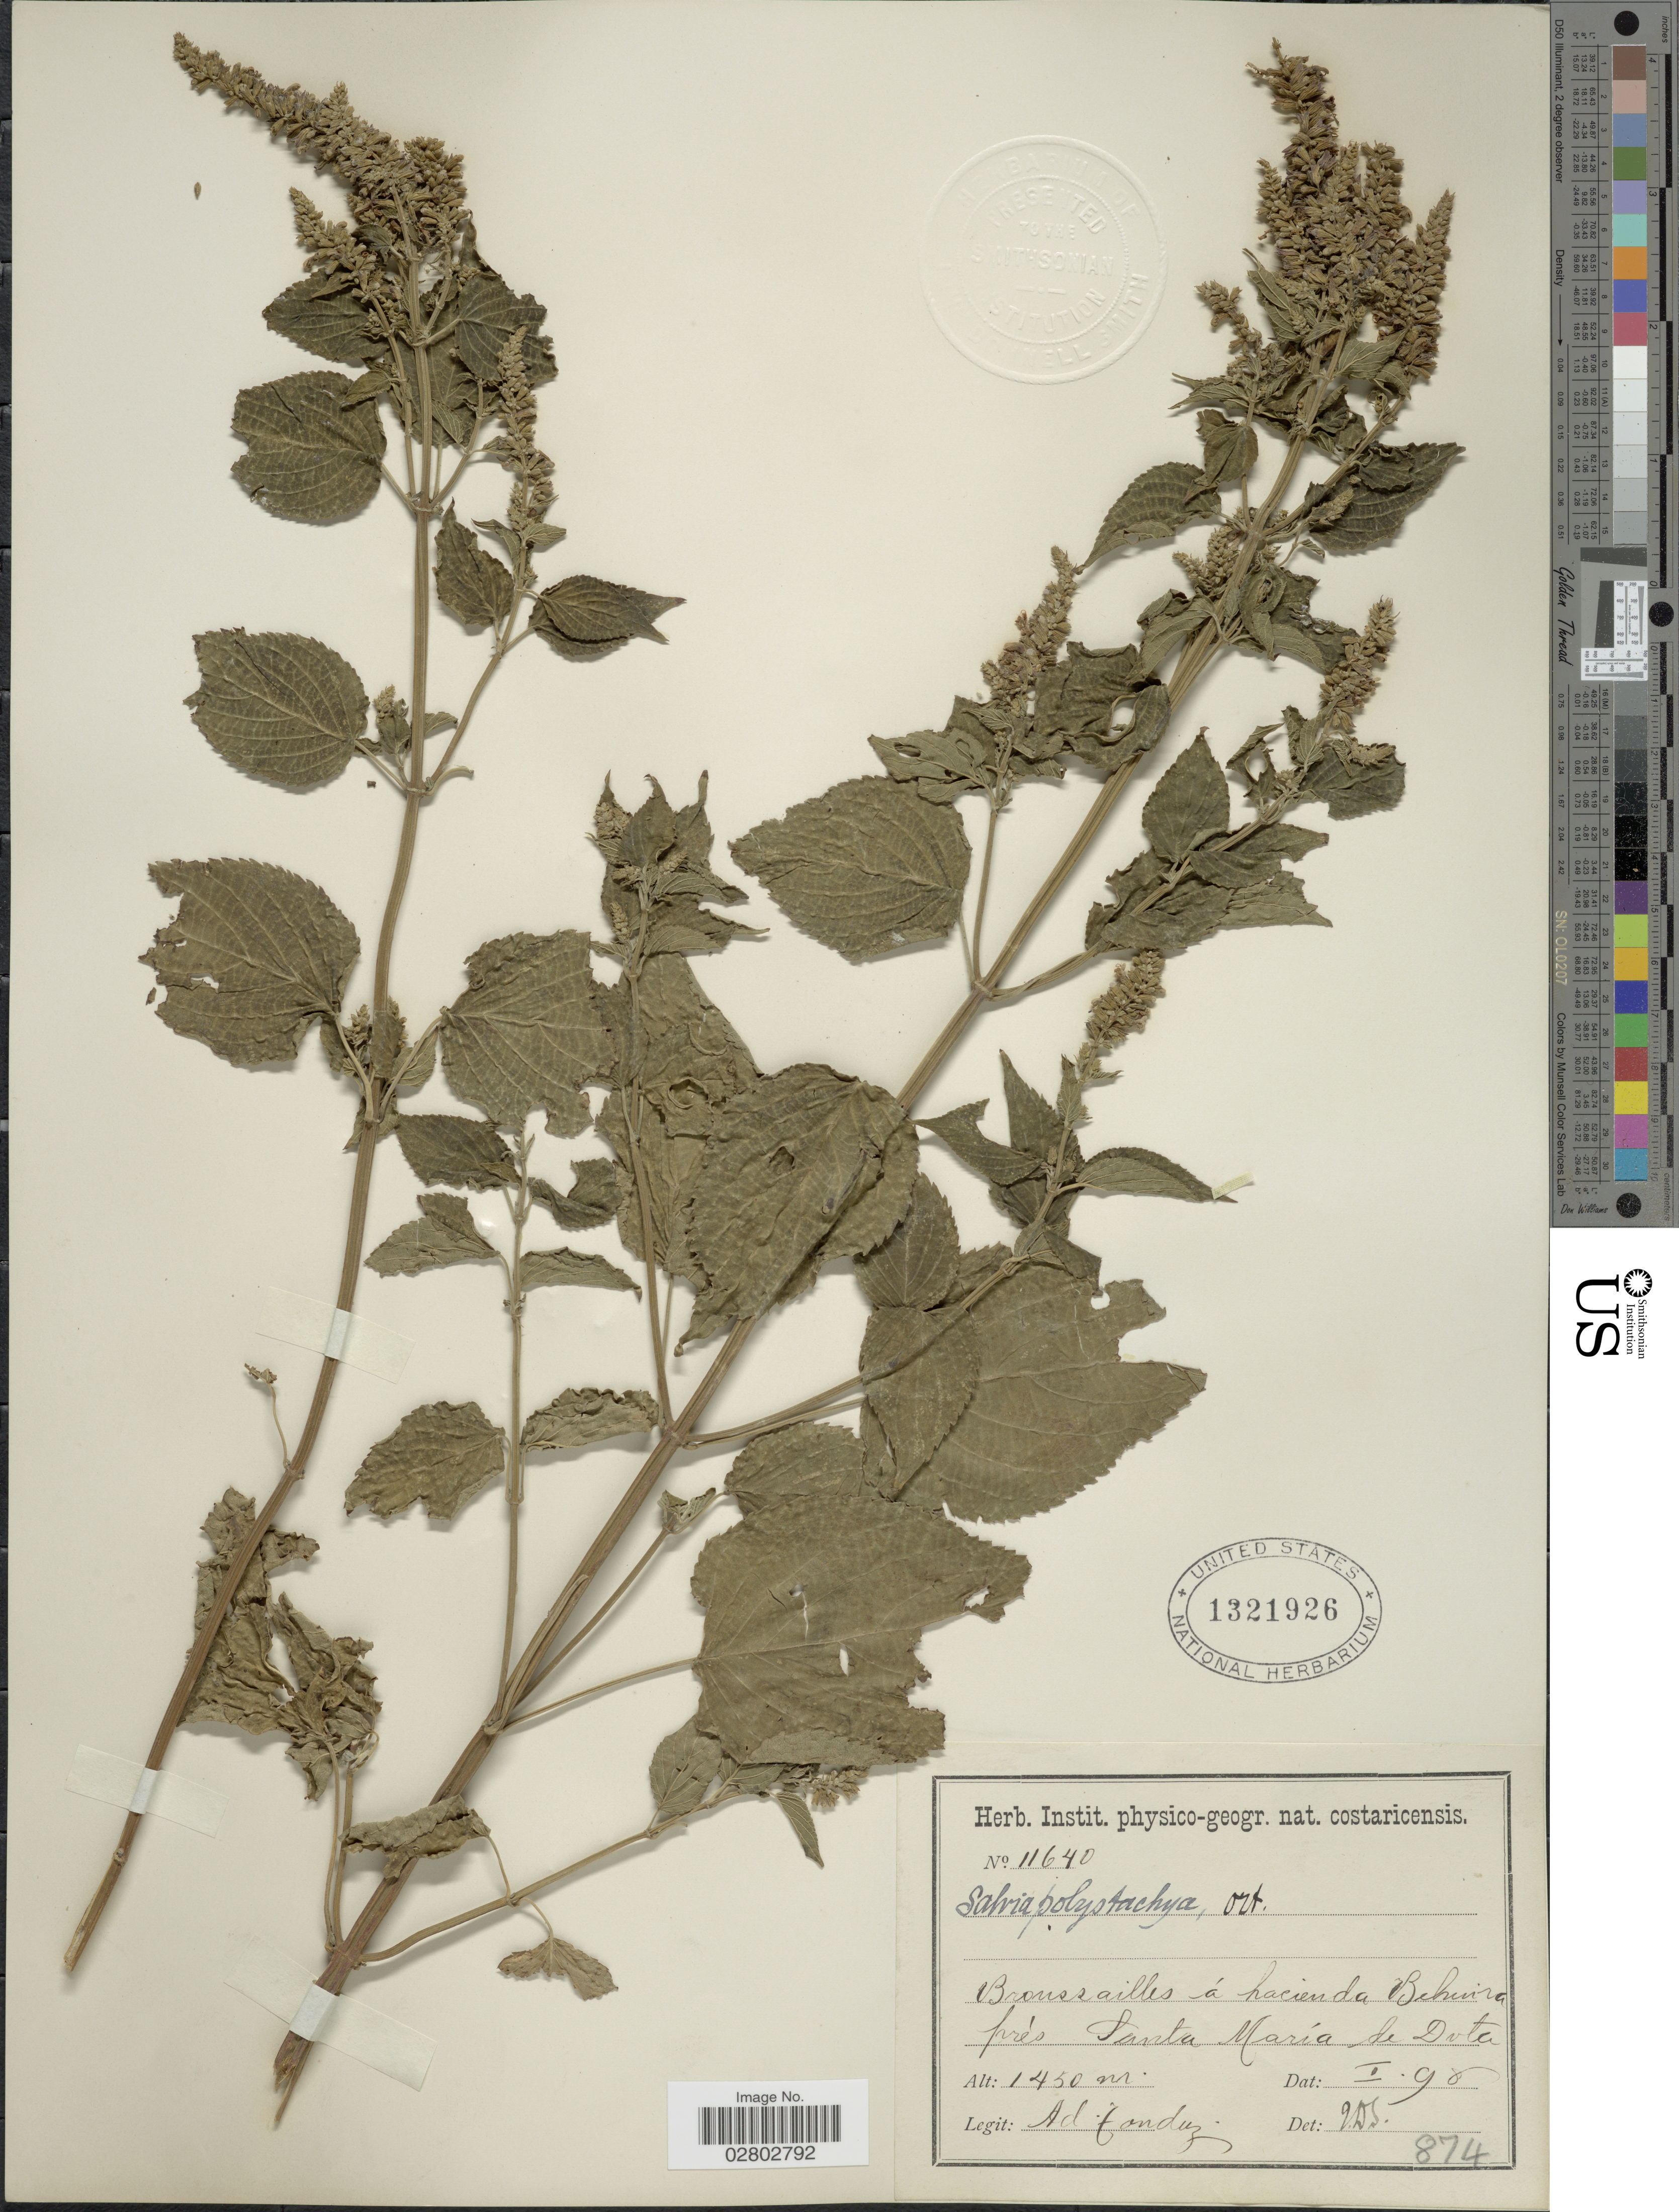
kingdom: Plantae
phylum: Tracheophyta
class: Magnoliopsida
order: Lamiales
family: Lamiaceae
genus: Salvia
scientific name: Salvia polystachya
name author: Cav.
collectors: A. Tonduz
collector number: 11640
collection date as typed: Transcribed d/m/y: /1/98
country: Costa Rica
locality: Broussailles á hacienda Behuira près Santa María de Dota.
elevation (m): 1450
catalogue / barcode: US 1321926